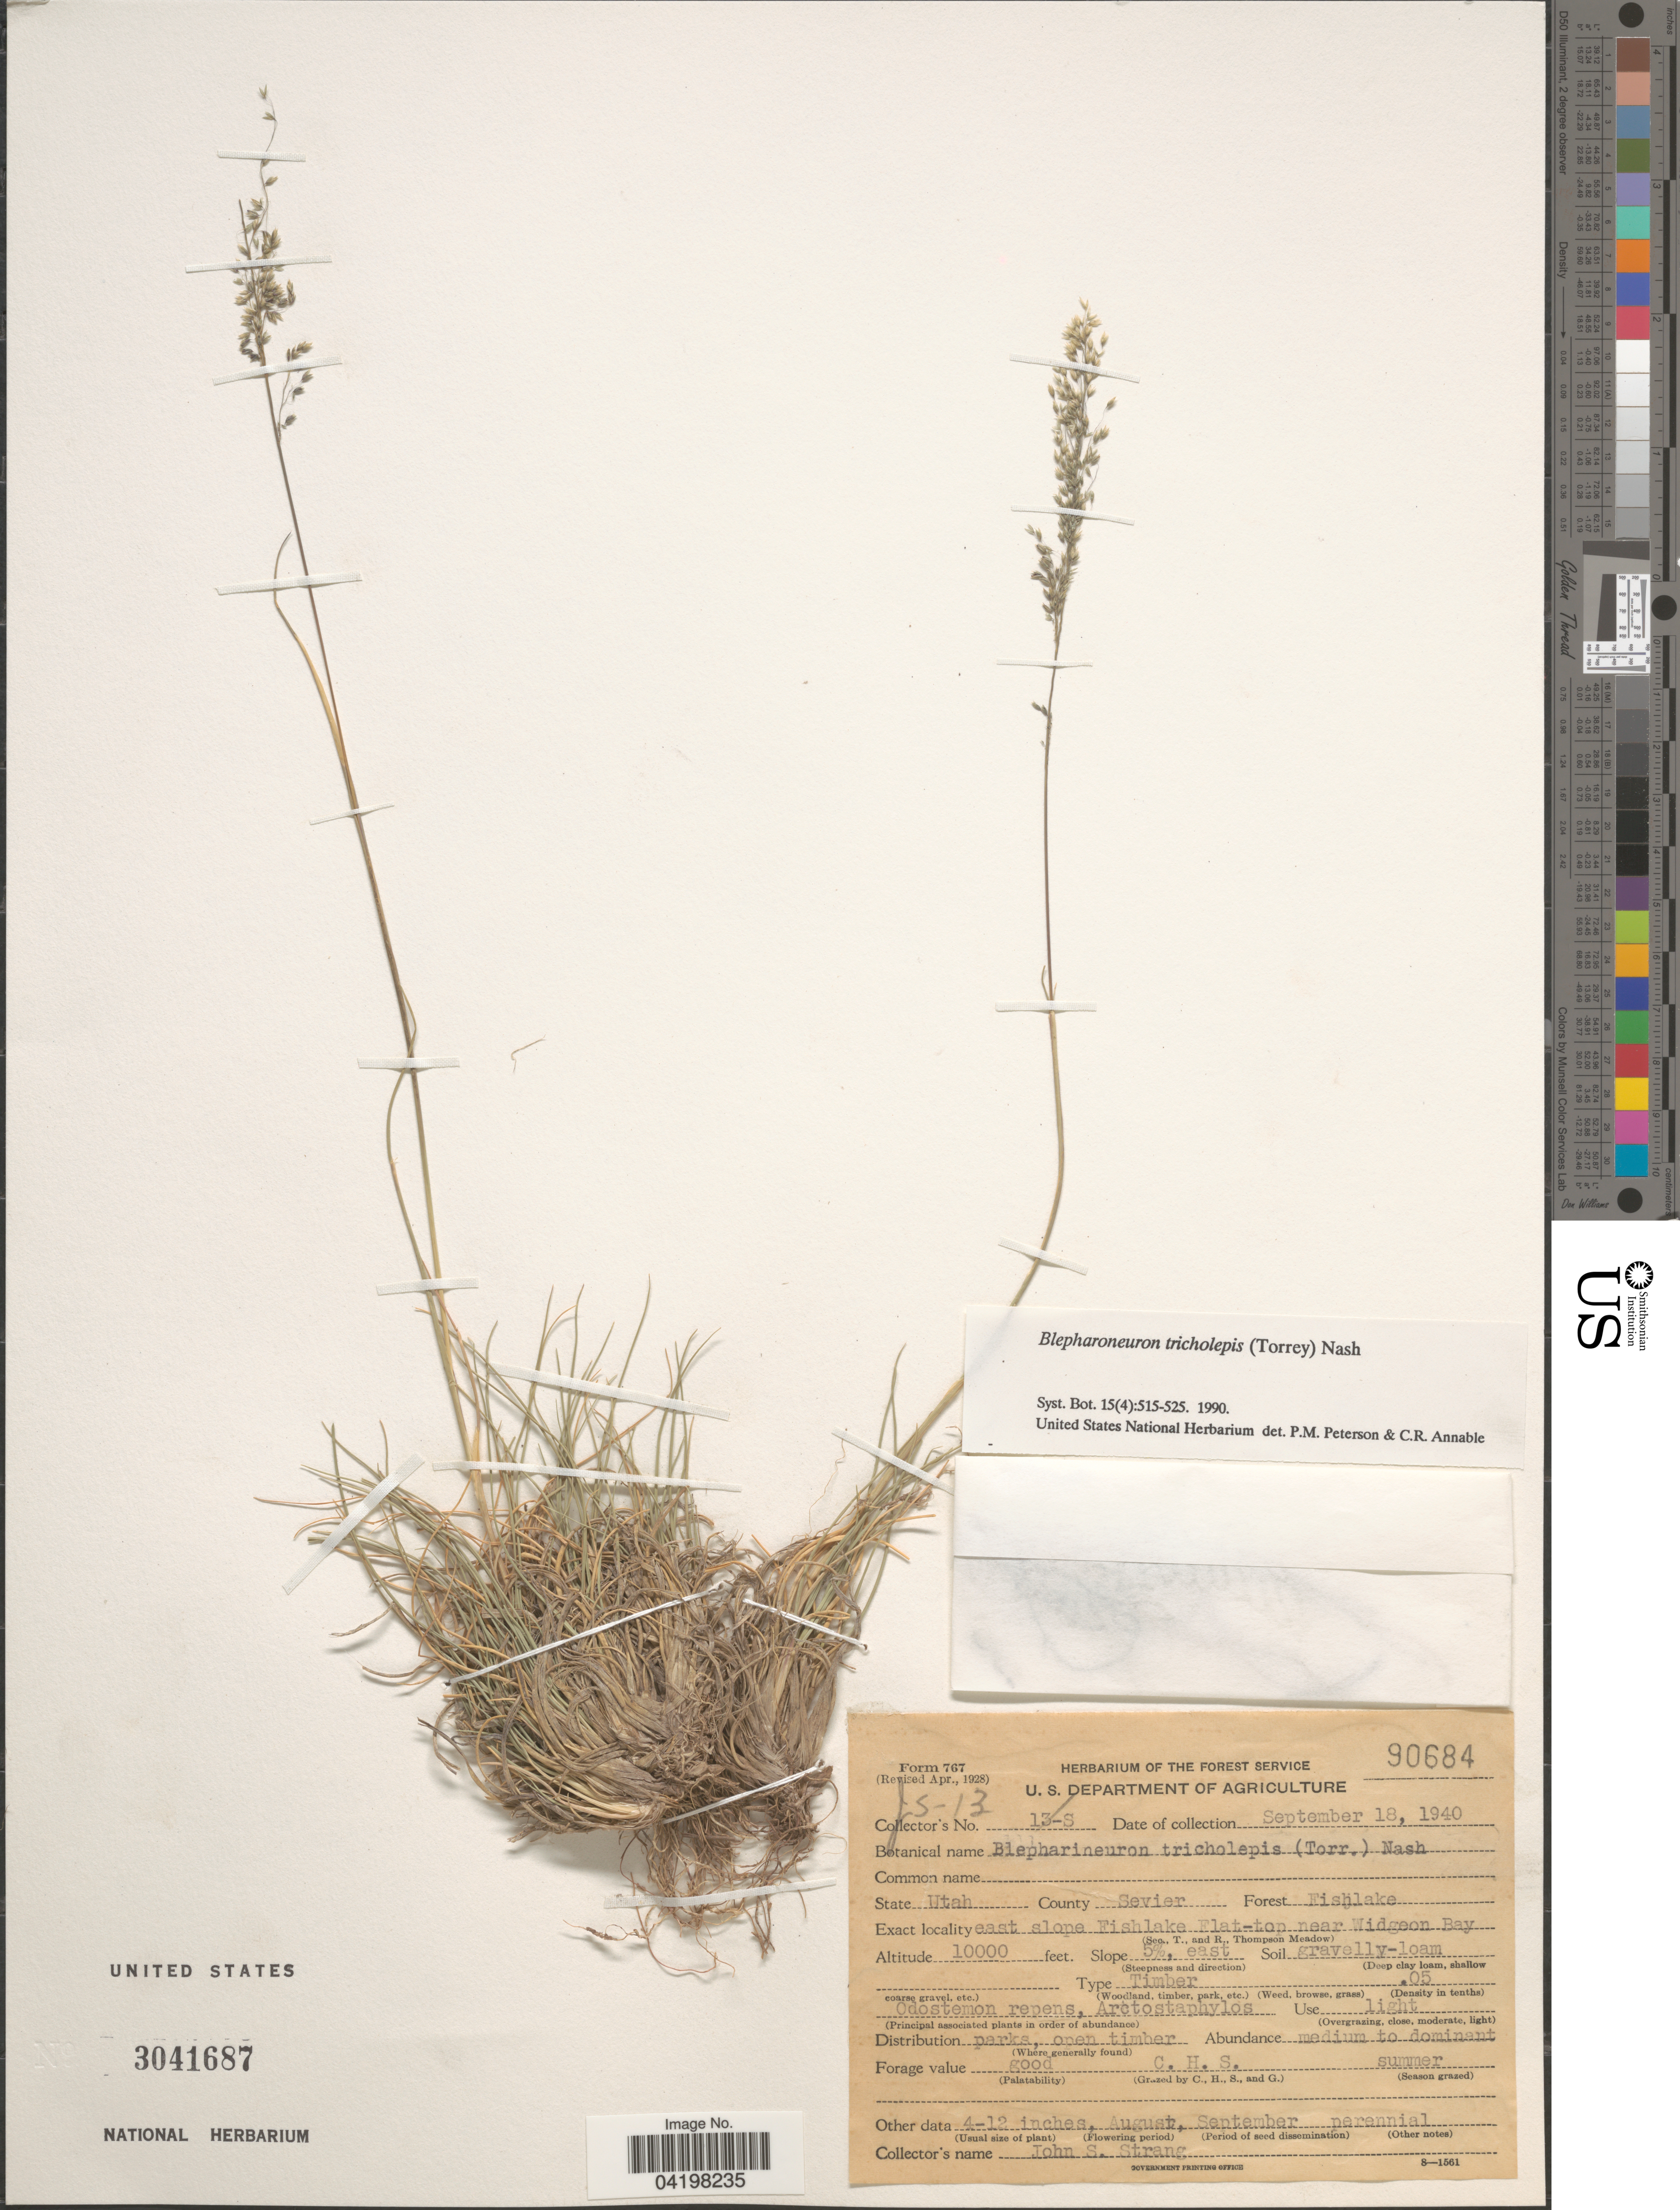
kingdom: Plantae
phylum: Tracheophyta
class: Liliopsida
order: Poales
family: Poaceae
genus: Muhlenbergia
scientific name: Muhlenbergia tricholepis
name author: (Torr.) Columbus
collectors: J. Strang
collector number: JS-13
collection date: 1940-09-18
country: United States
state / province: Utah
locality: County Sevier. Forest Fishlake. East slope Fishlake Flat-top near Widgeon Bay. Slope 5%, east.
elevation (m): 3048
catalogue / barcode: US 3041687